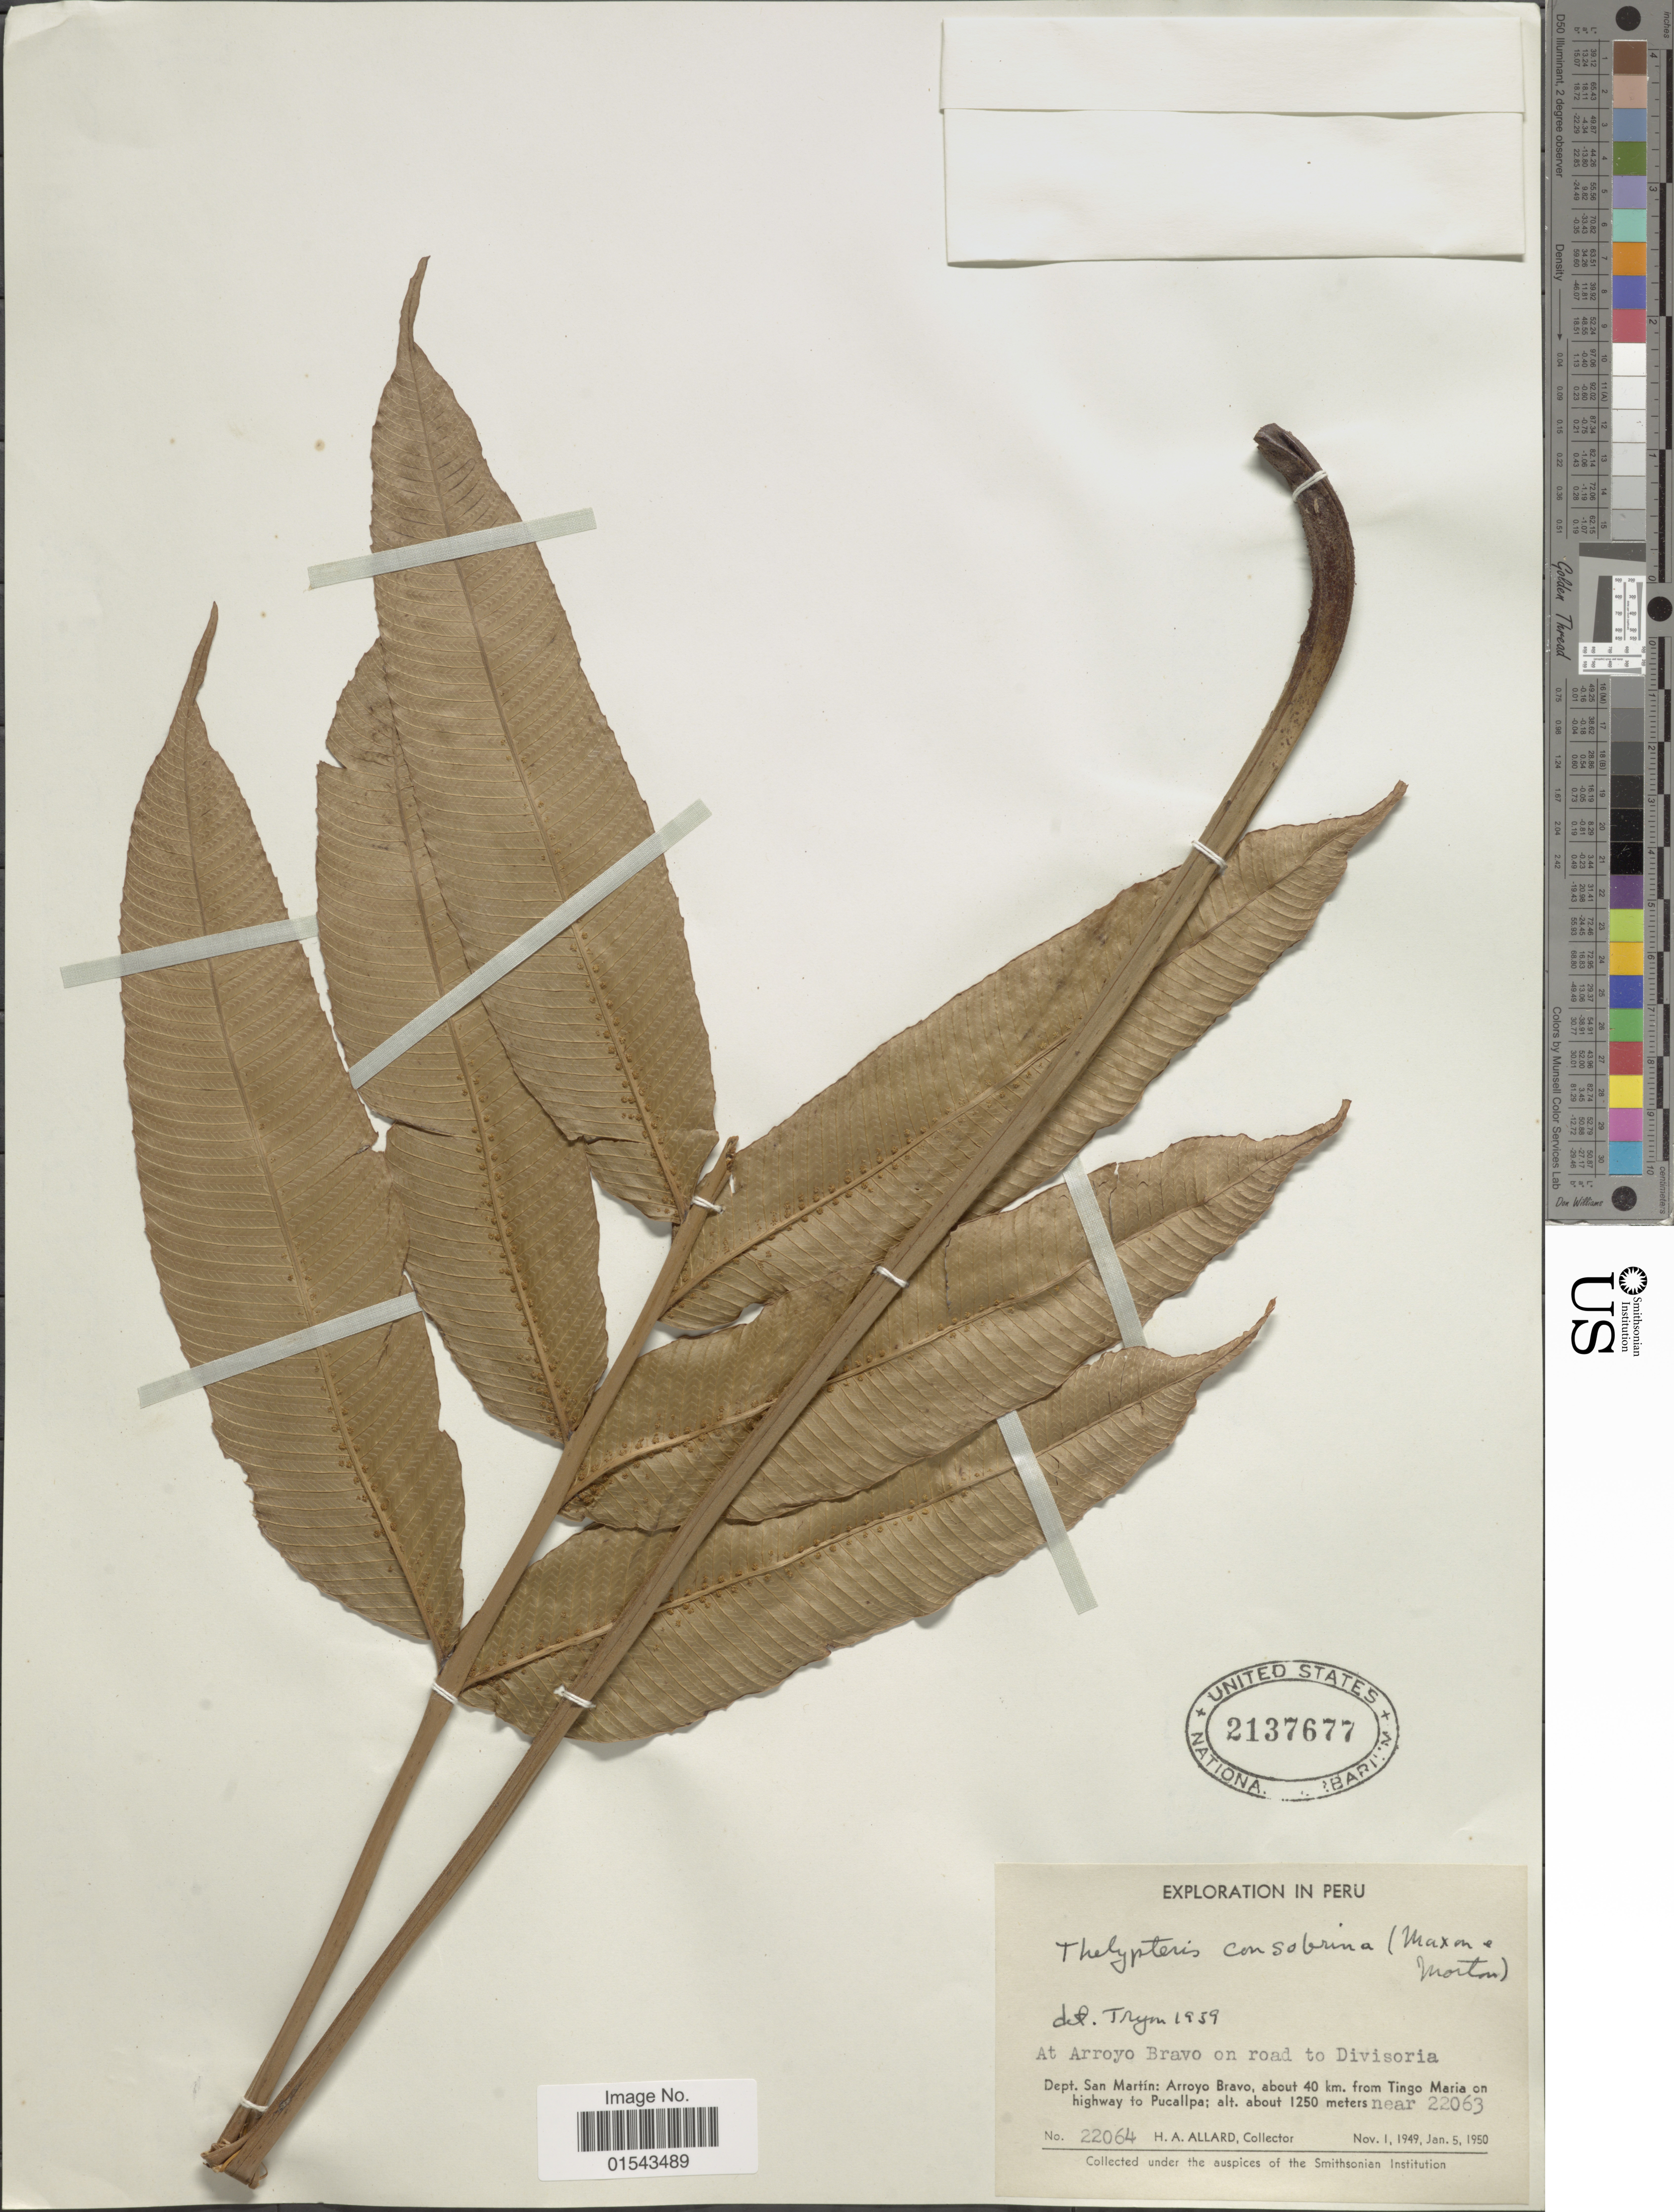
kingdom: Plantae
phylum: Tracheophyta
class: Polypodiopsida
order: Polypodiales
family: Thelypteridaceae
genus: Meniscium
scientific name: Meniscium consobrinum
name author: (Maxon & C.V. Morton) Pic. Serm.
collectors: H. A. Allard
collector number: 22064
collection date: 1949-11-01/1950-01-05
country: Peru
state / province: San Martín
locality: Arroyo Bravo, about 40 km. from Tingo Maria on highway to Pucallpa. At Arroyo Bravo on road to Divisoria. near 22063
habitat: at arroyo on road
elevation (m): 1250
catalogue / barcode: US 2137677